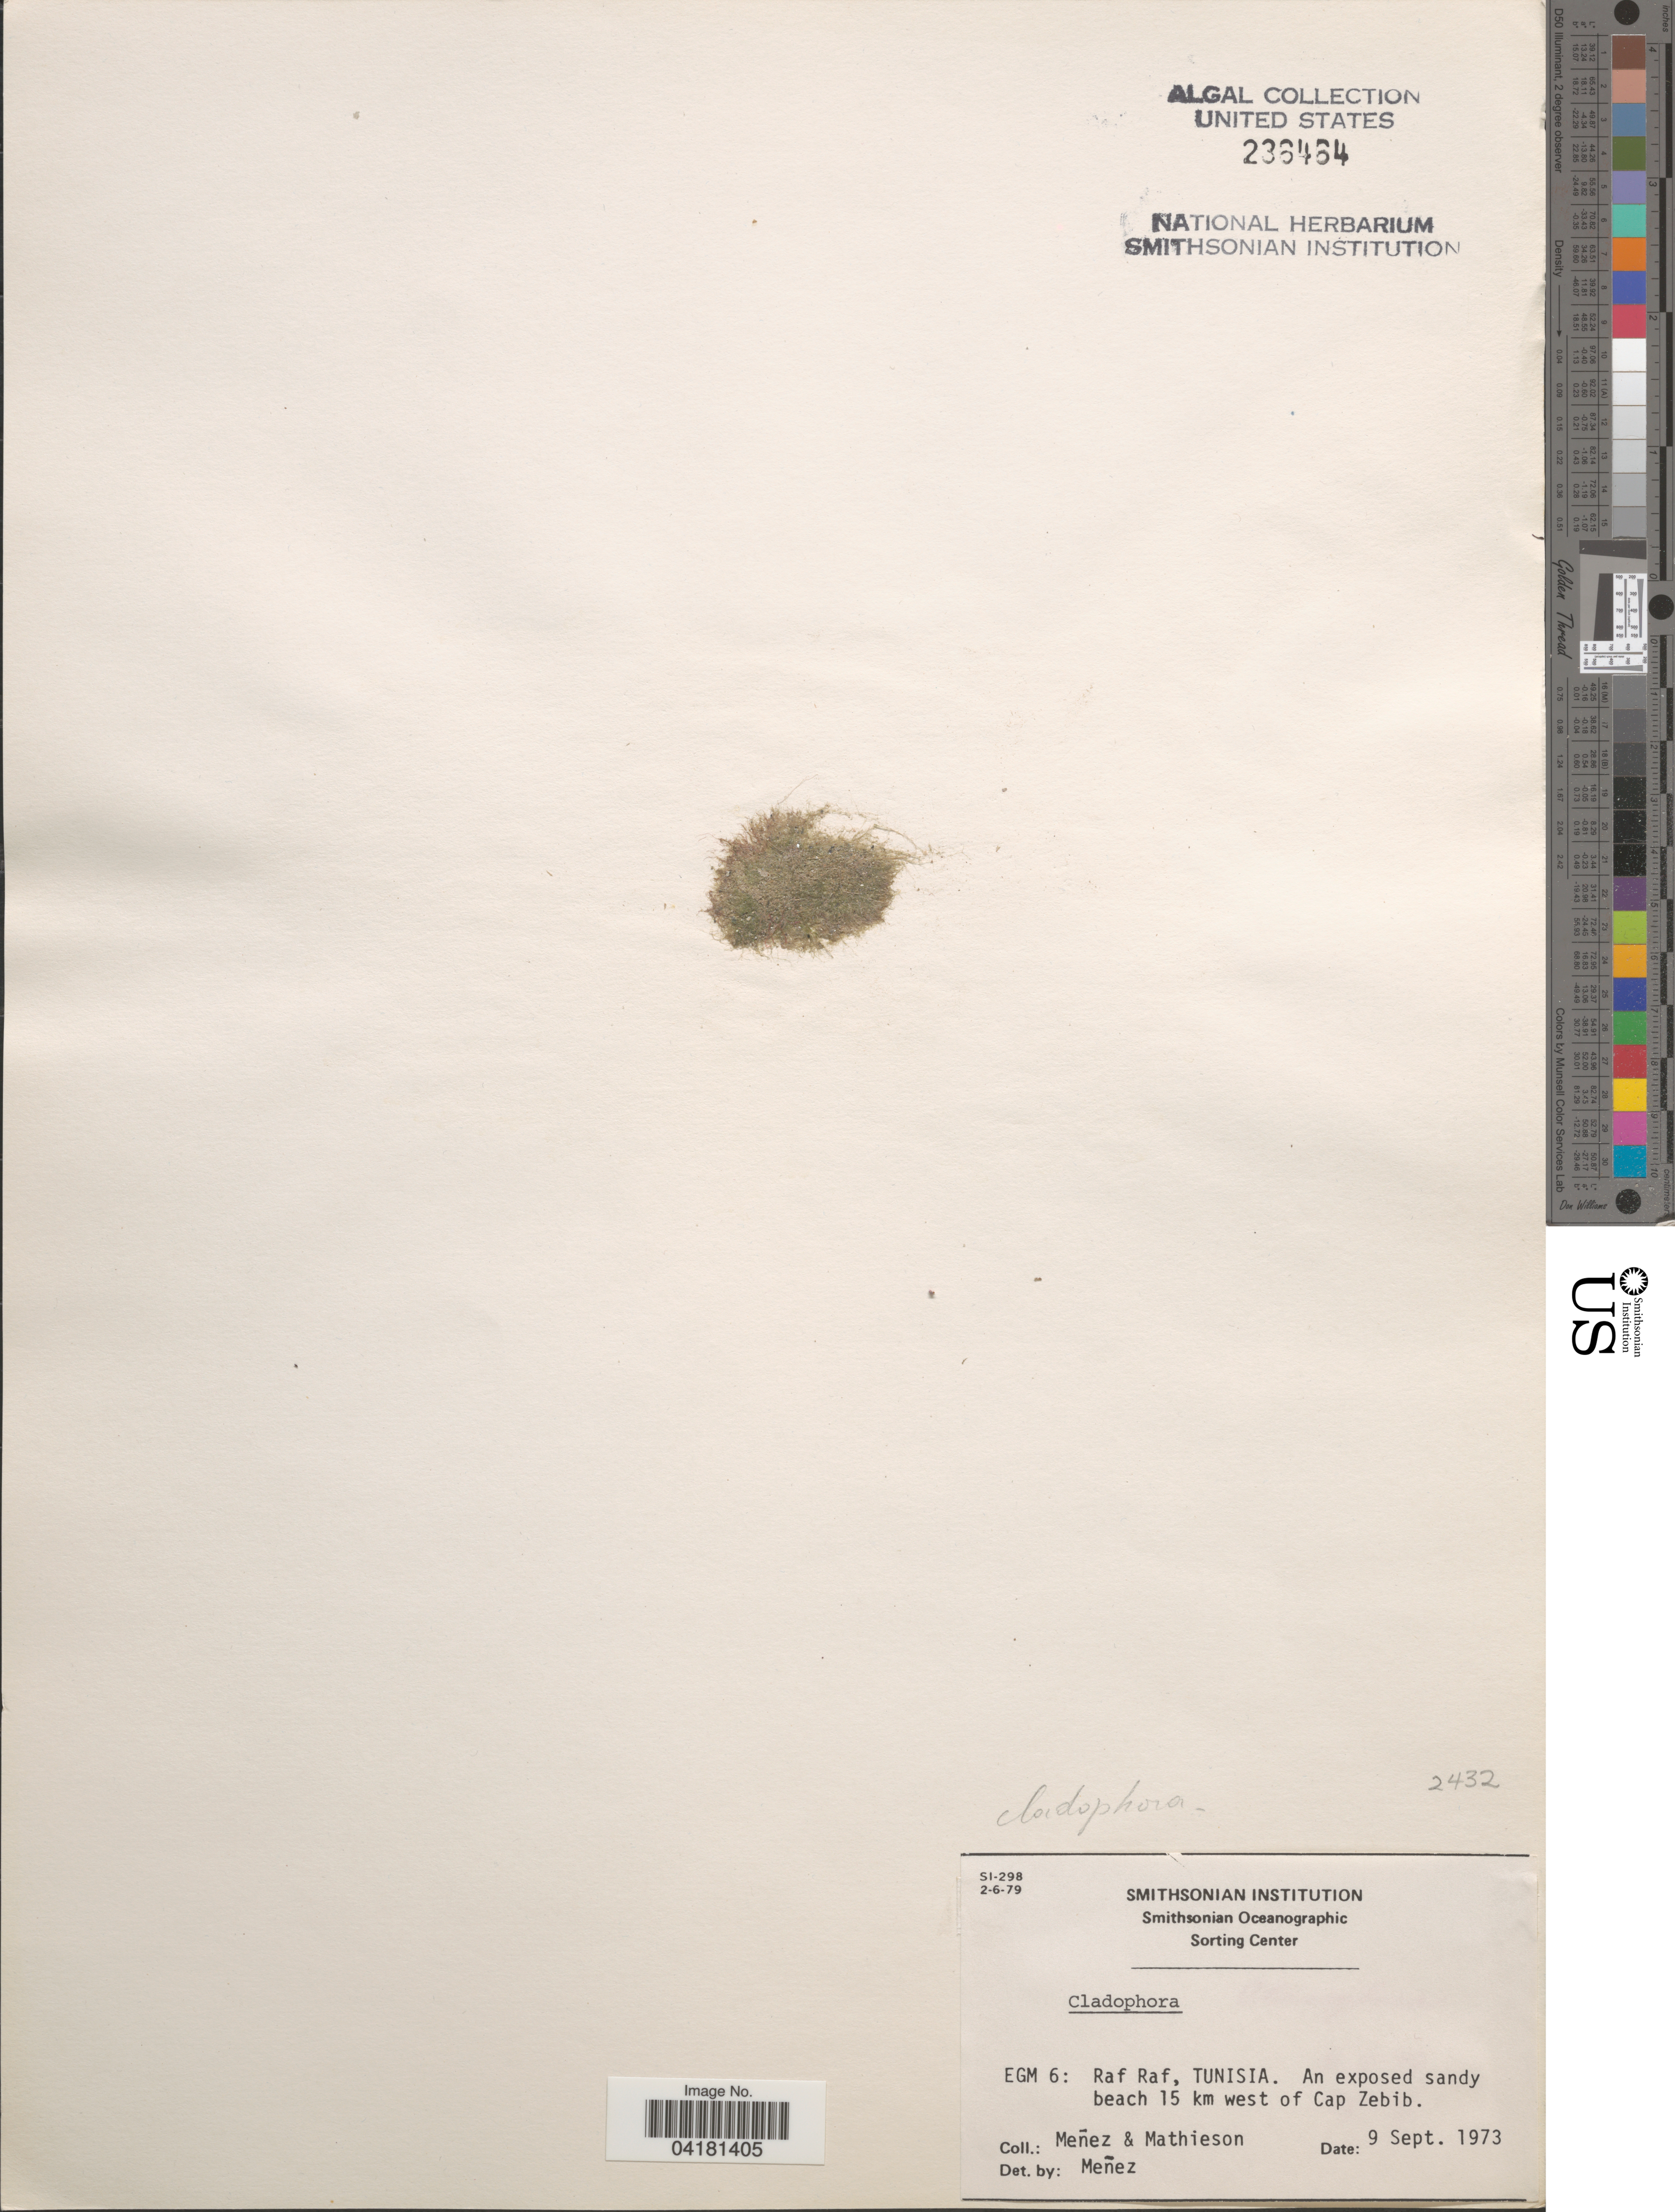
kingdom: Plantae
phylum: Chlorophyta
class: Ulvophyceae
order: Cladophorales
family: Cladophoraceae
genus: Cladophora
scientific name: Cladophora sp.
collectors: Menez & Mathieson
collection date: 1973-09-09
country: Tunisia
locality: EGM 6: Raf Raf, Tunisia. An exposed sandy beach 15 km west of Cap Zebib.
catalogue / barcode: US 236464